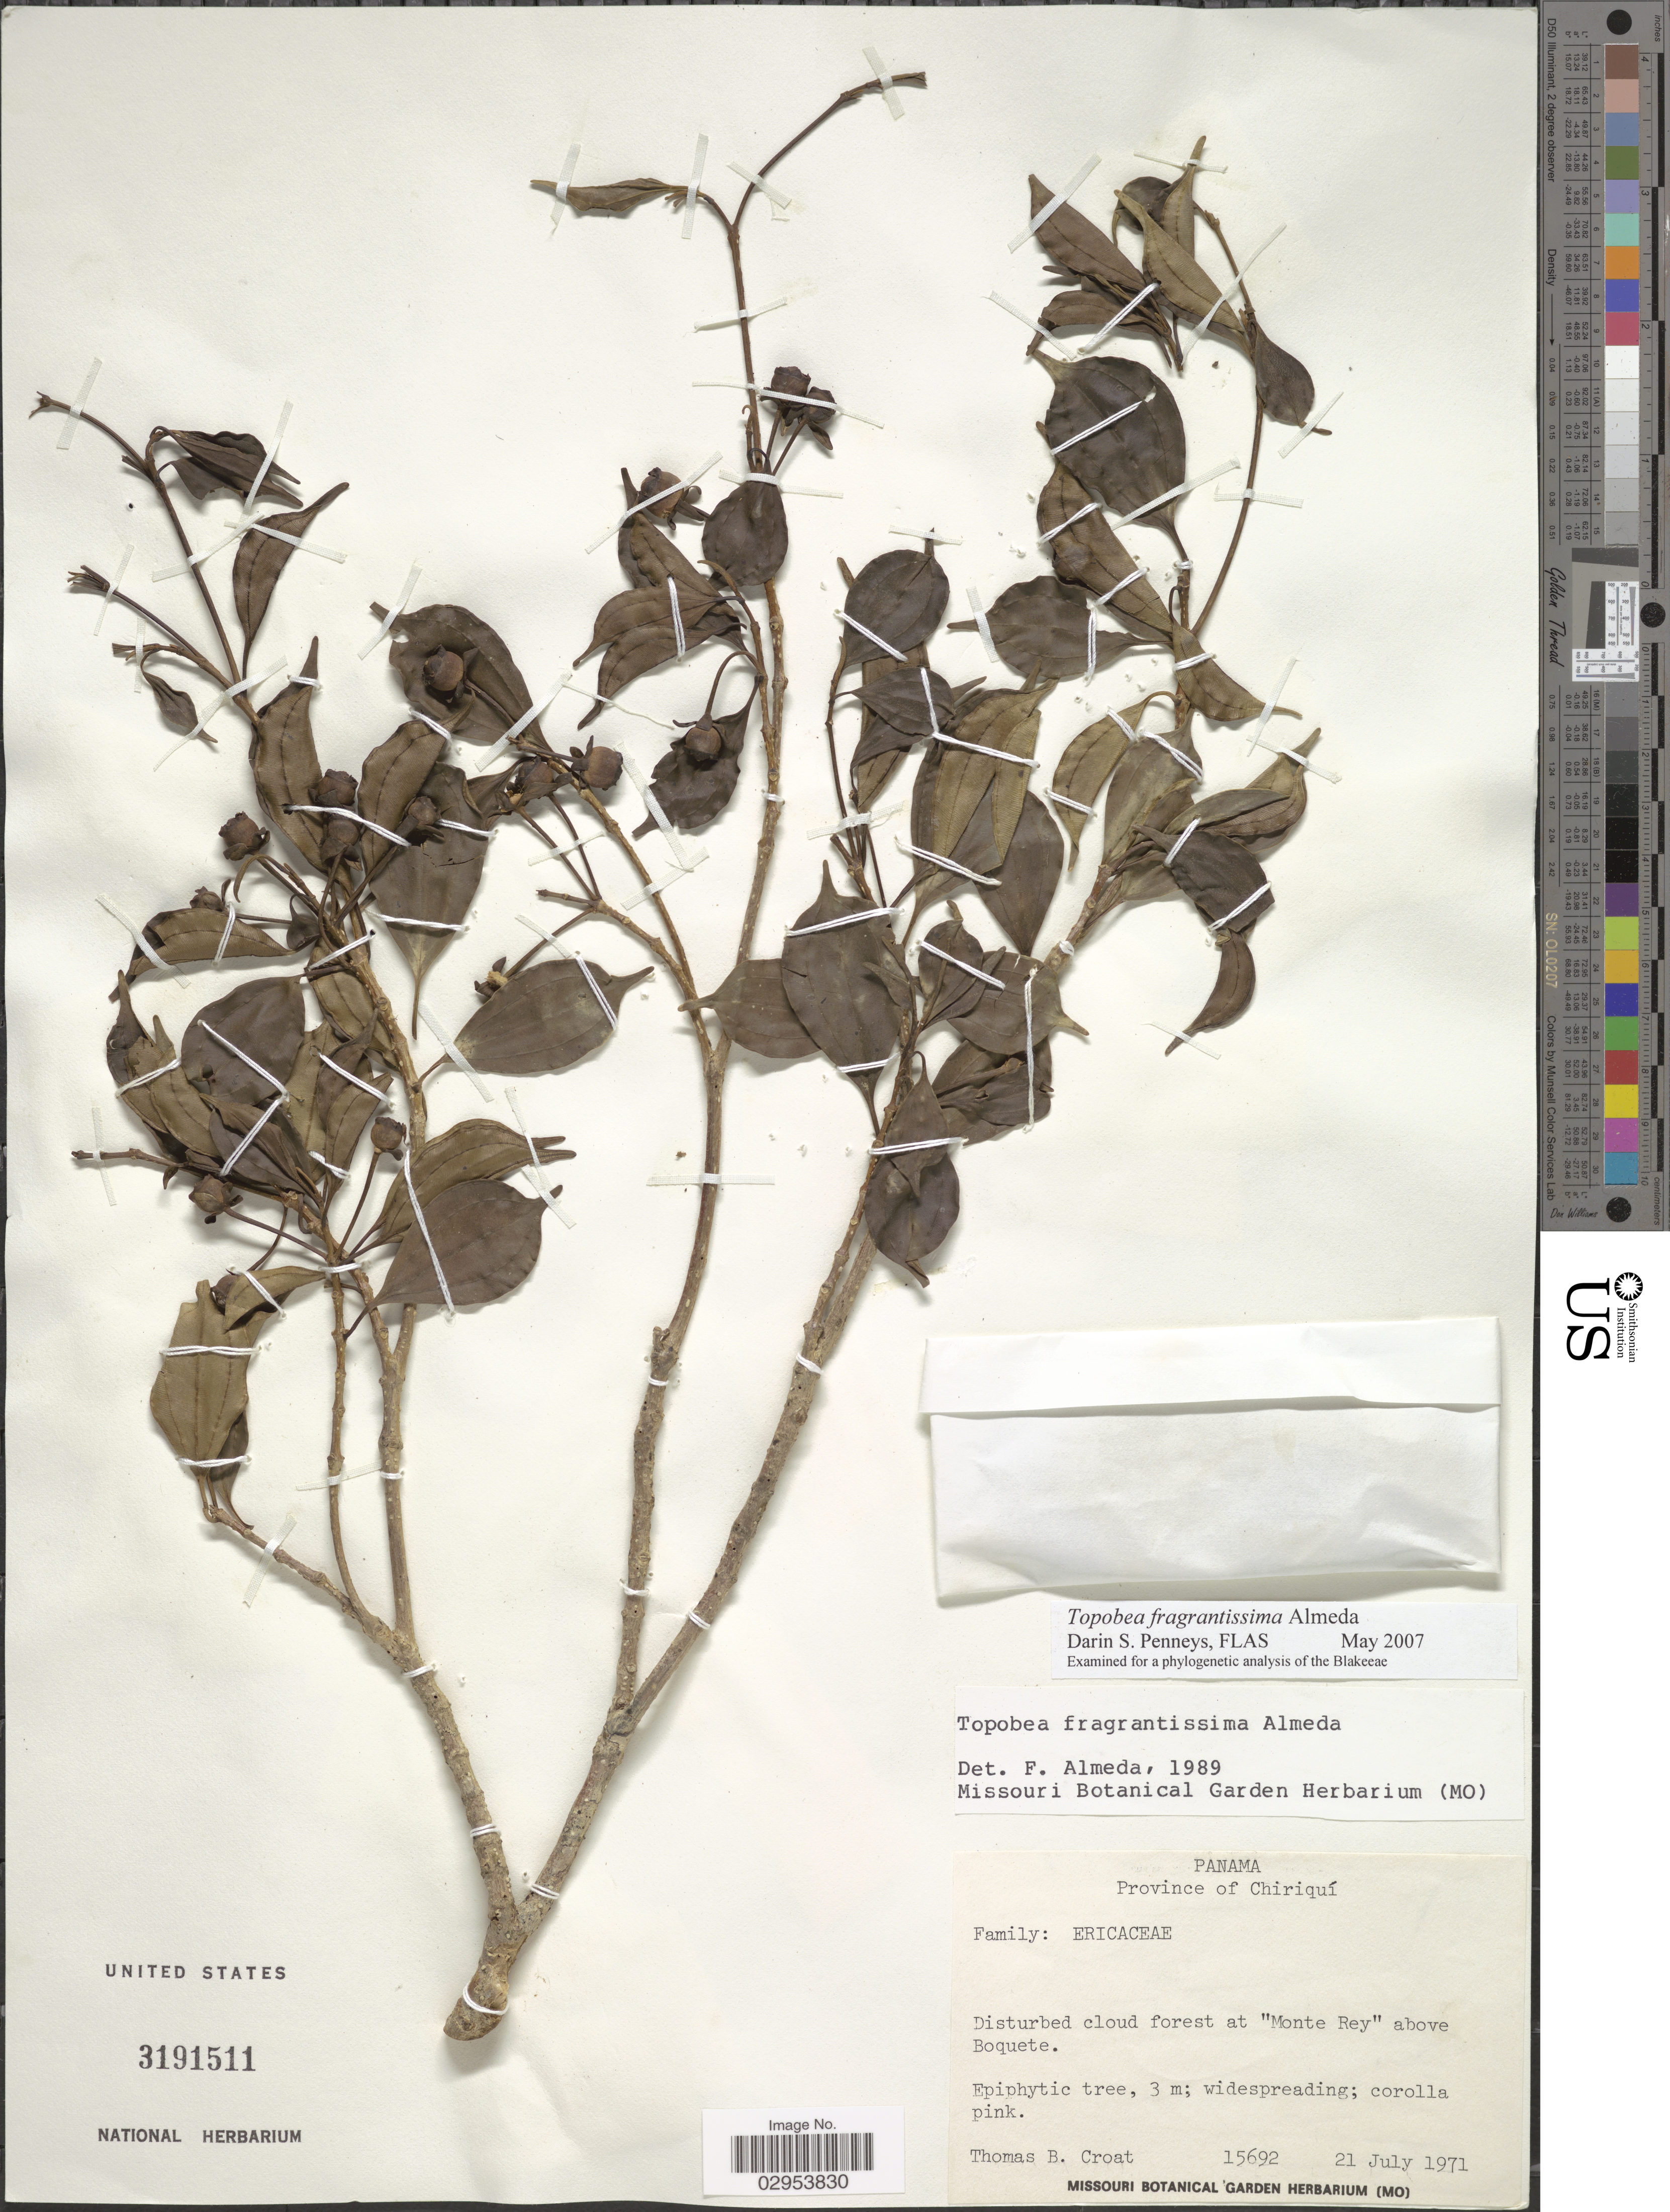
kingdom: Plantae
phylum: Tracheophyta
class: Magnoliopsida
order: Myrtales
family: Melastomataceae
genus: Topobea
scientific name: Topobea fragrantissima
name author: Almeda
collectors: T. B. Croat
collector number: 15692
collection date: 1971-07-21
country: Panama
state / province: Chiriqui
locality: Disturbed cloud forest at 'Monte Rey' above Boquete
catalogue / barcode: US 3191511